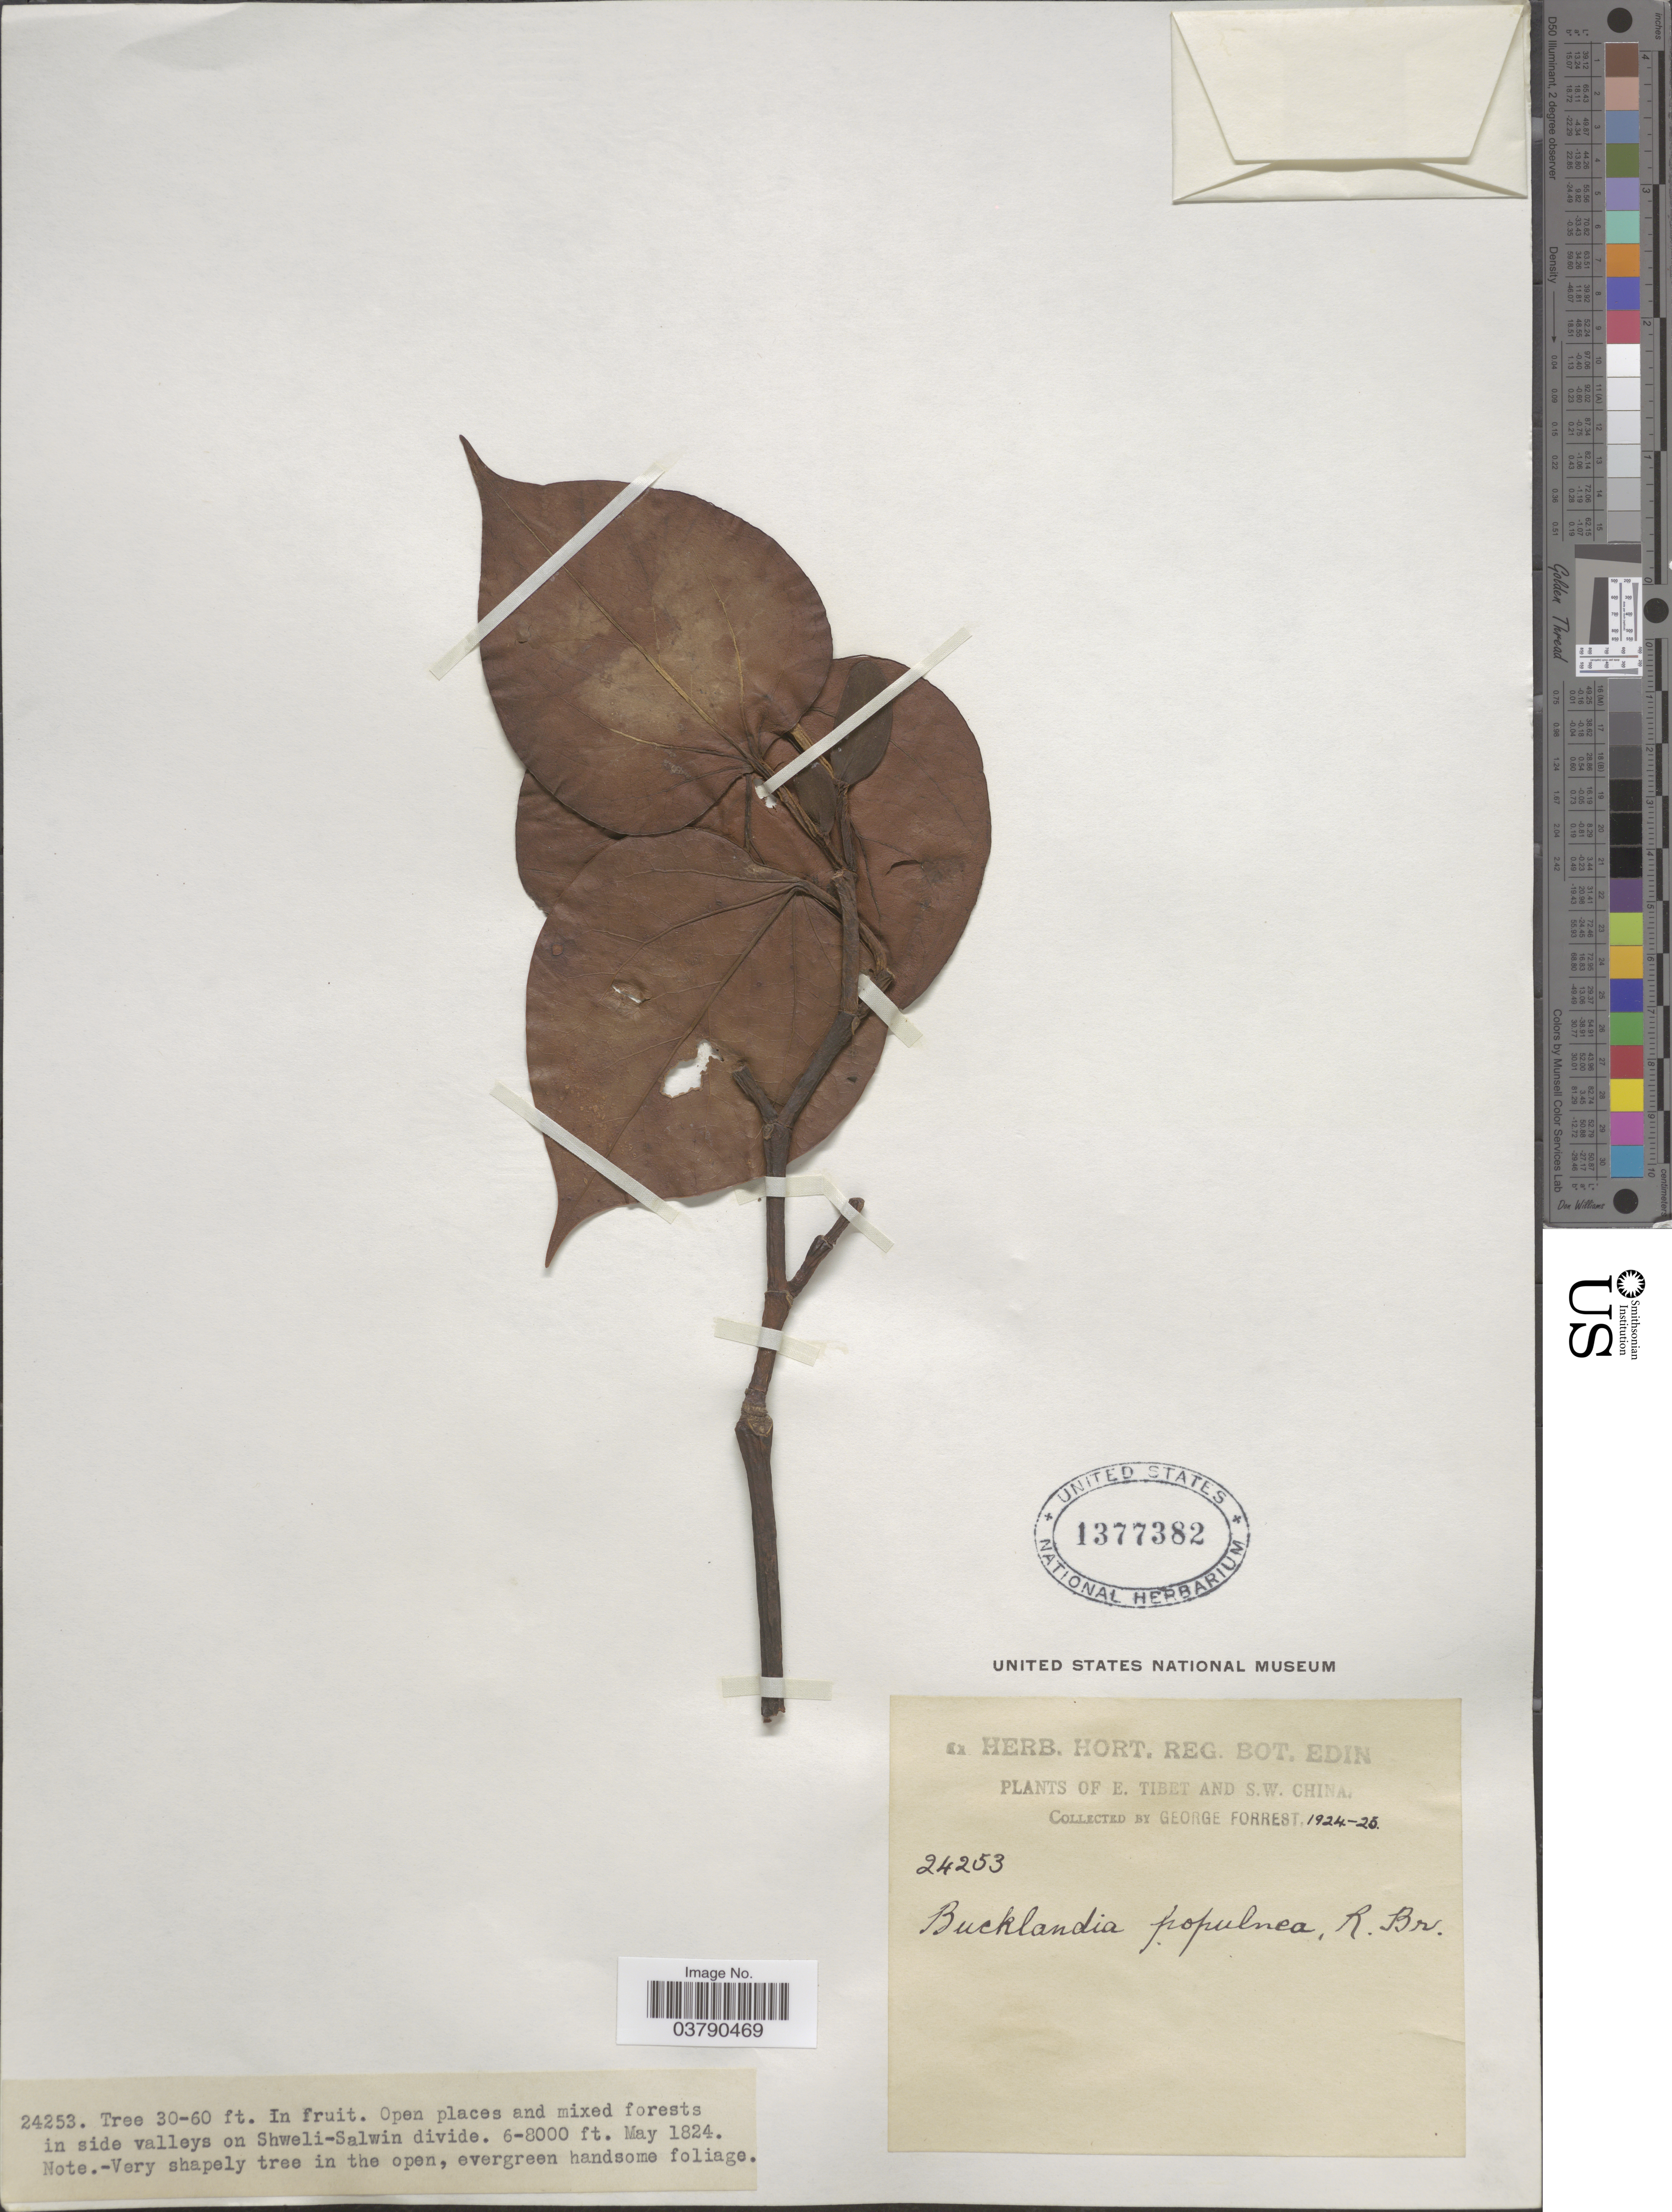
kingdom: Plantae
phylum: Tracheophyta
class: Magnoliopsida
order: Saxifragales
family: Hamamelidaceae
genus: Exbucklandia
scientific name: Exbucklandia populnea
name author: (R. Br. ex Griff.) R.W. Br.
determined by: Strong, Mark T., (BOT), Smithsonian Institution - National Museum of Natural History (UNITED STATES)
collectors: G. Forrest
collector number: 24253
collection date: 1824-05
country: China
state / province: Xizang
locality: In side valleys on Shweli-Salwin divide. E. Tibet and S.W. China.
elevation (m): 1829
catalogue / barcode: US 1377382